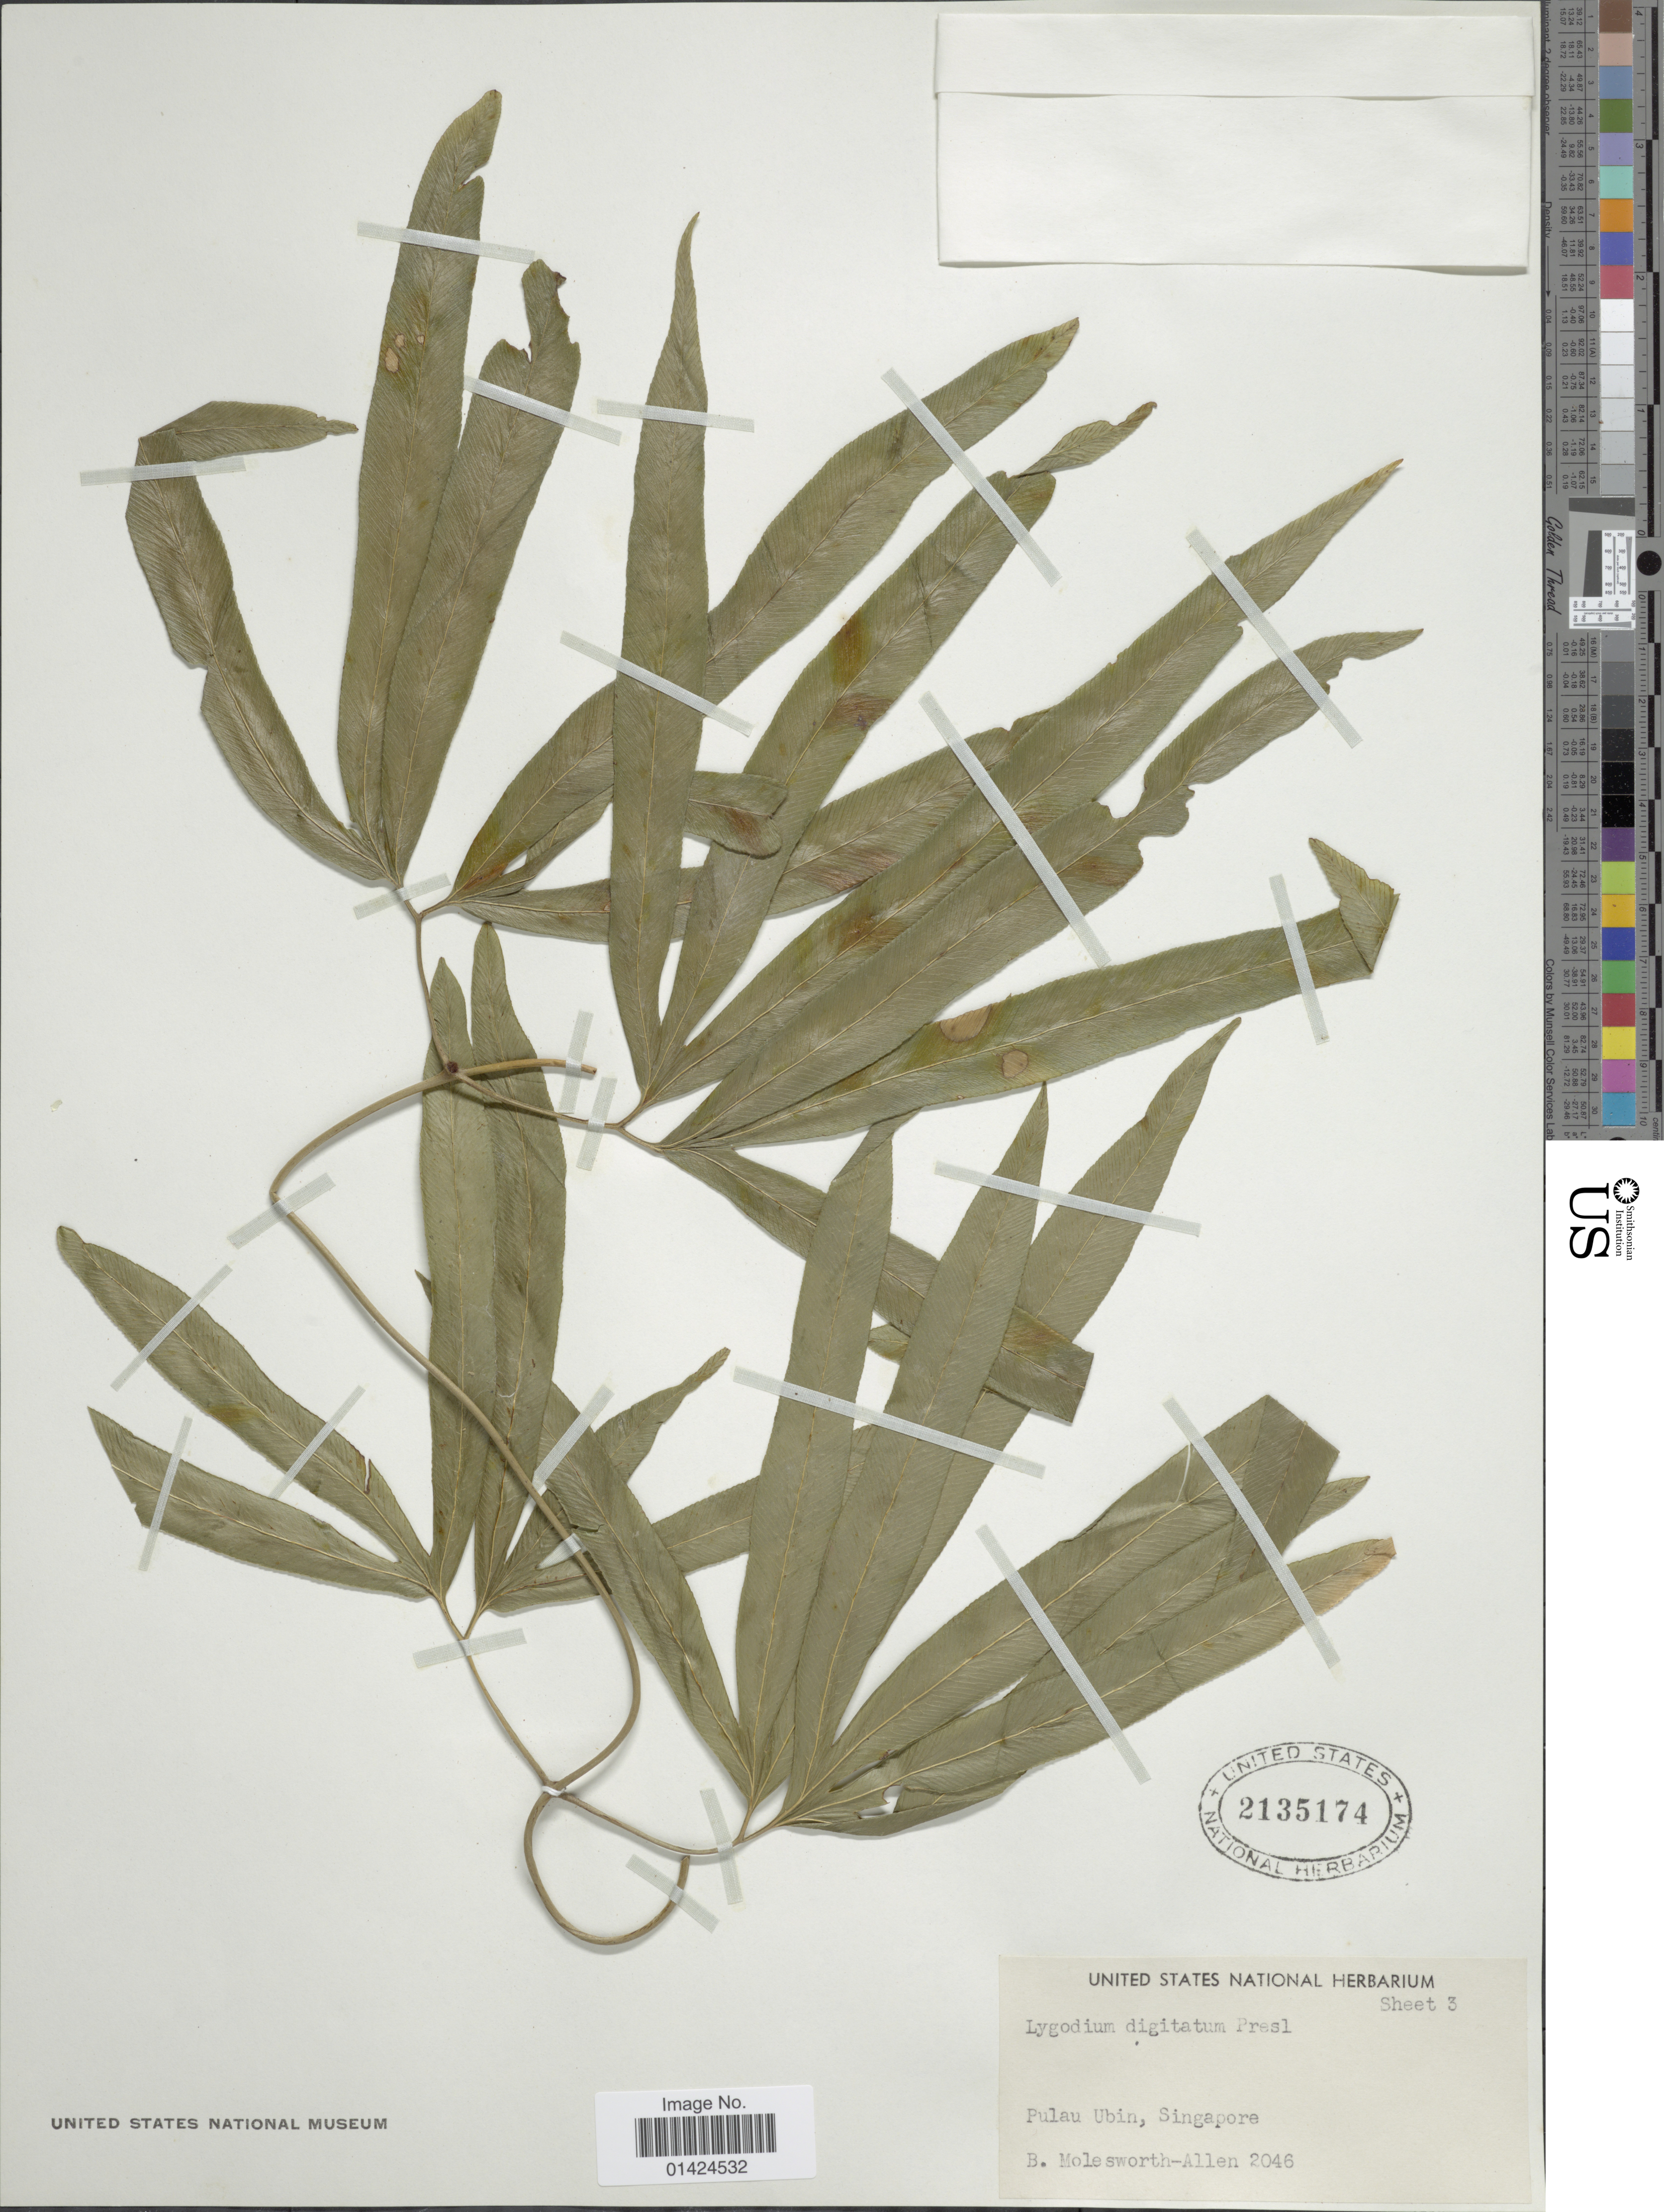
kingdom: Plantae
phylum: Tracheophyta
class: Polypodiopsida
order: Schizaeales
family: Lygodiaceae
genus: Lygodium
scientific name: Lygodium longifolium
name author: (Willd.) Sw.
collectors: B. E. G. Molesworth-Allen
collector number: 2046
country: Singapore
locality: Pulau Ubin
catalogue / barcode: US 2135174